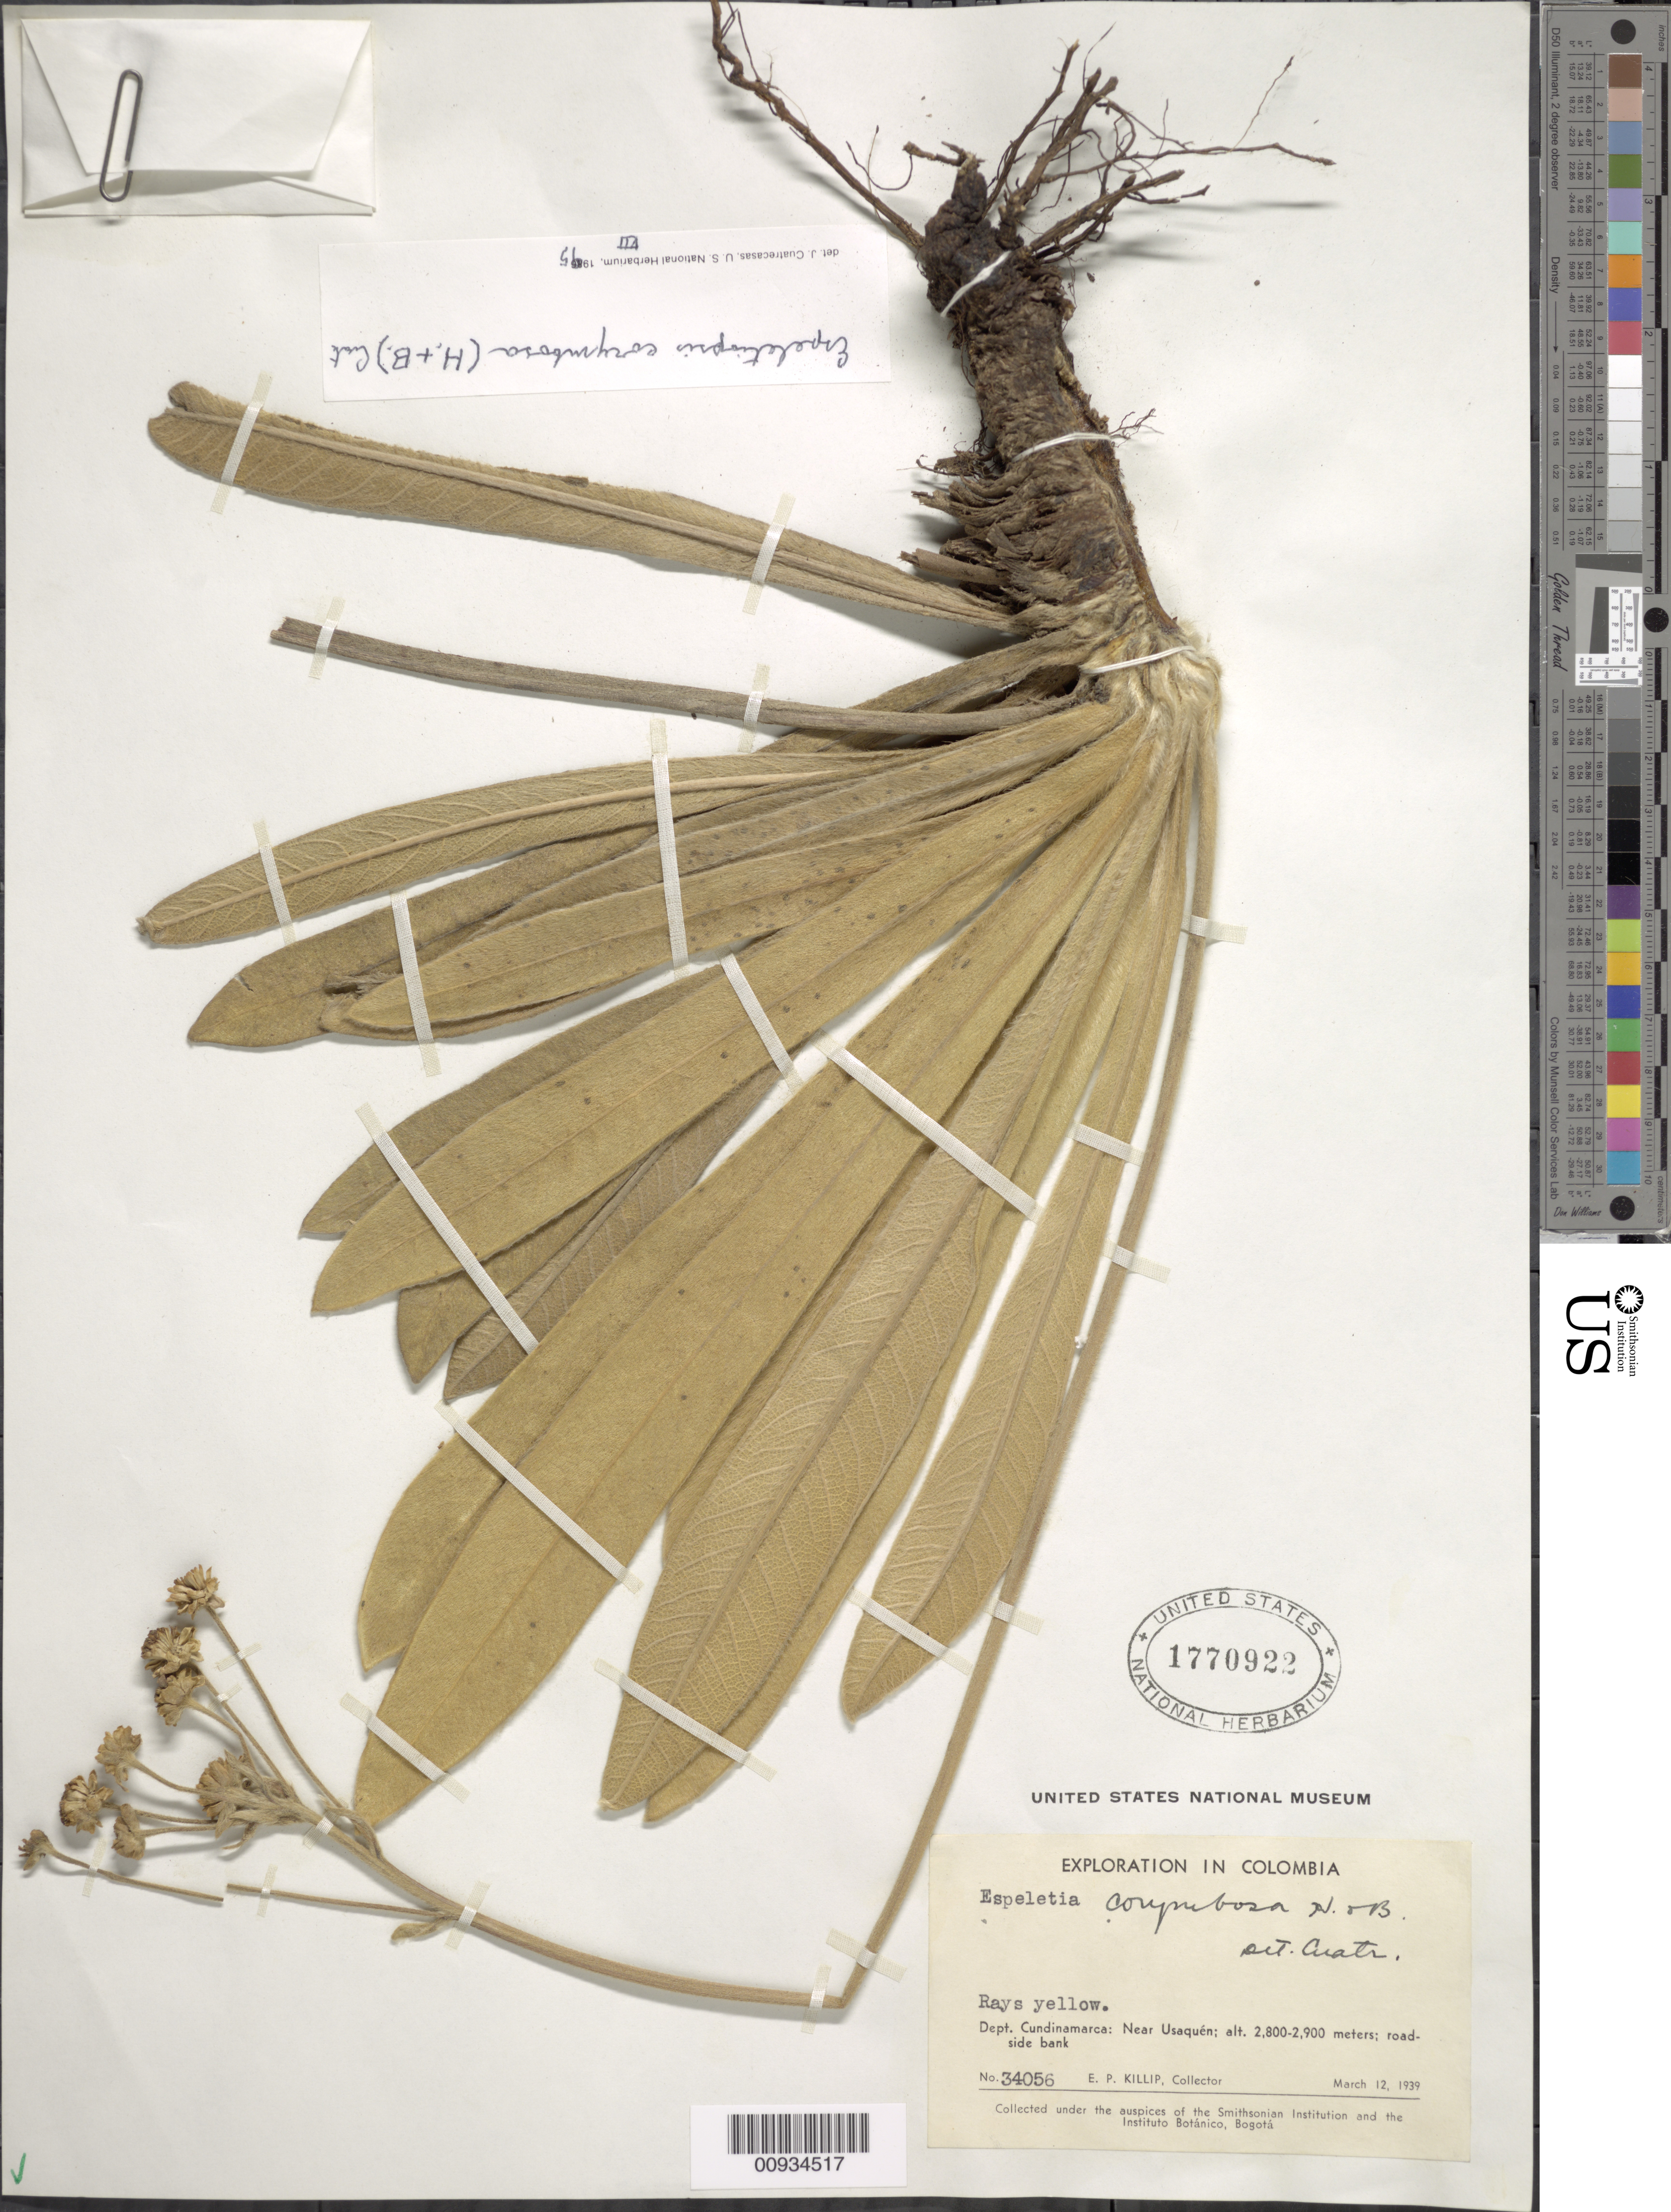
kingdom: Plantae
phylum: Tracheophyta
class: Magnoliopsida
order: Asterales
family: Asteraceae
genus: Espeletiopsis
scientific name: Espeletiopsis corymbosa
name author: (Humb. & Bonpl.) Cuatrec.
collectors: E. P. Killip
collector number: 34056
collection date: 1939-03-12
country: Colombia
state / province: Cundinamarca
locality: Dept. Cundinamarca:near Usaquen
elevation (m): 2800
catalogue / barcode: US 1770922